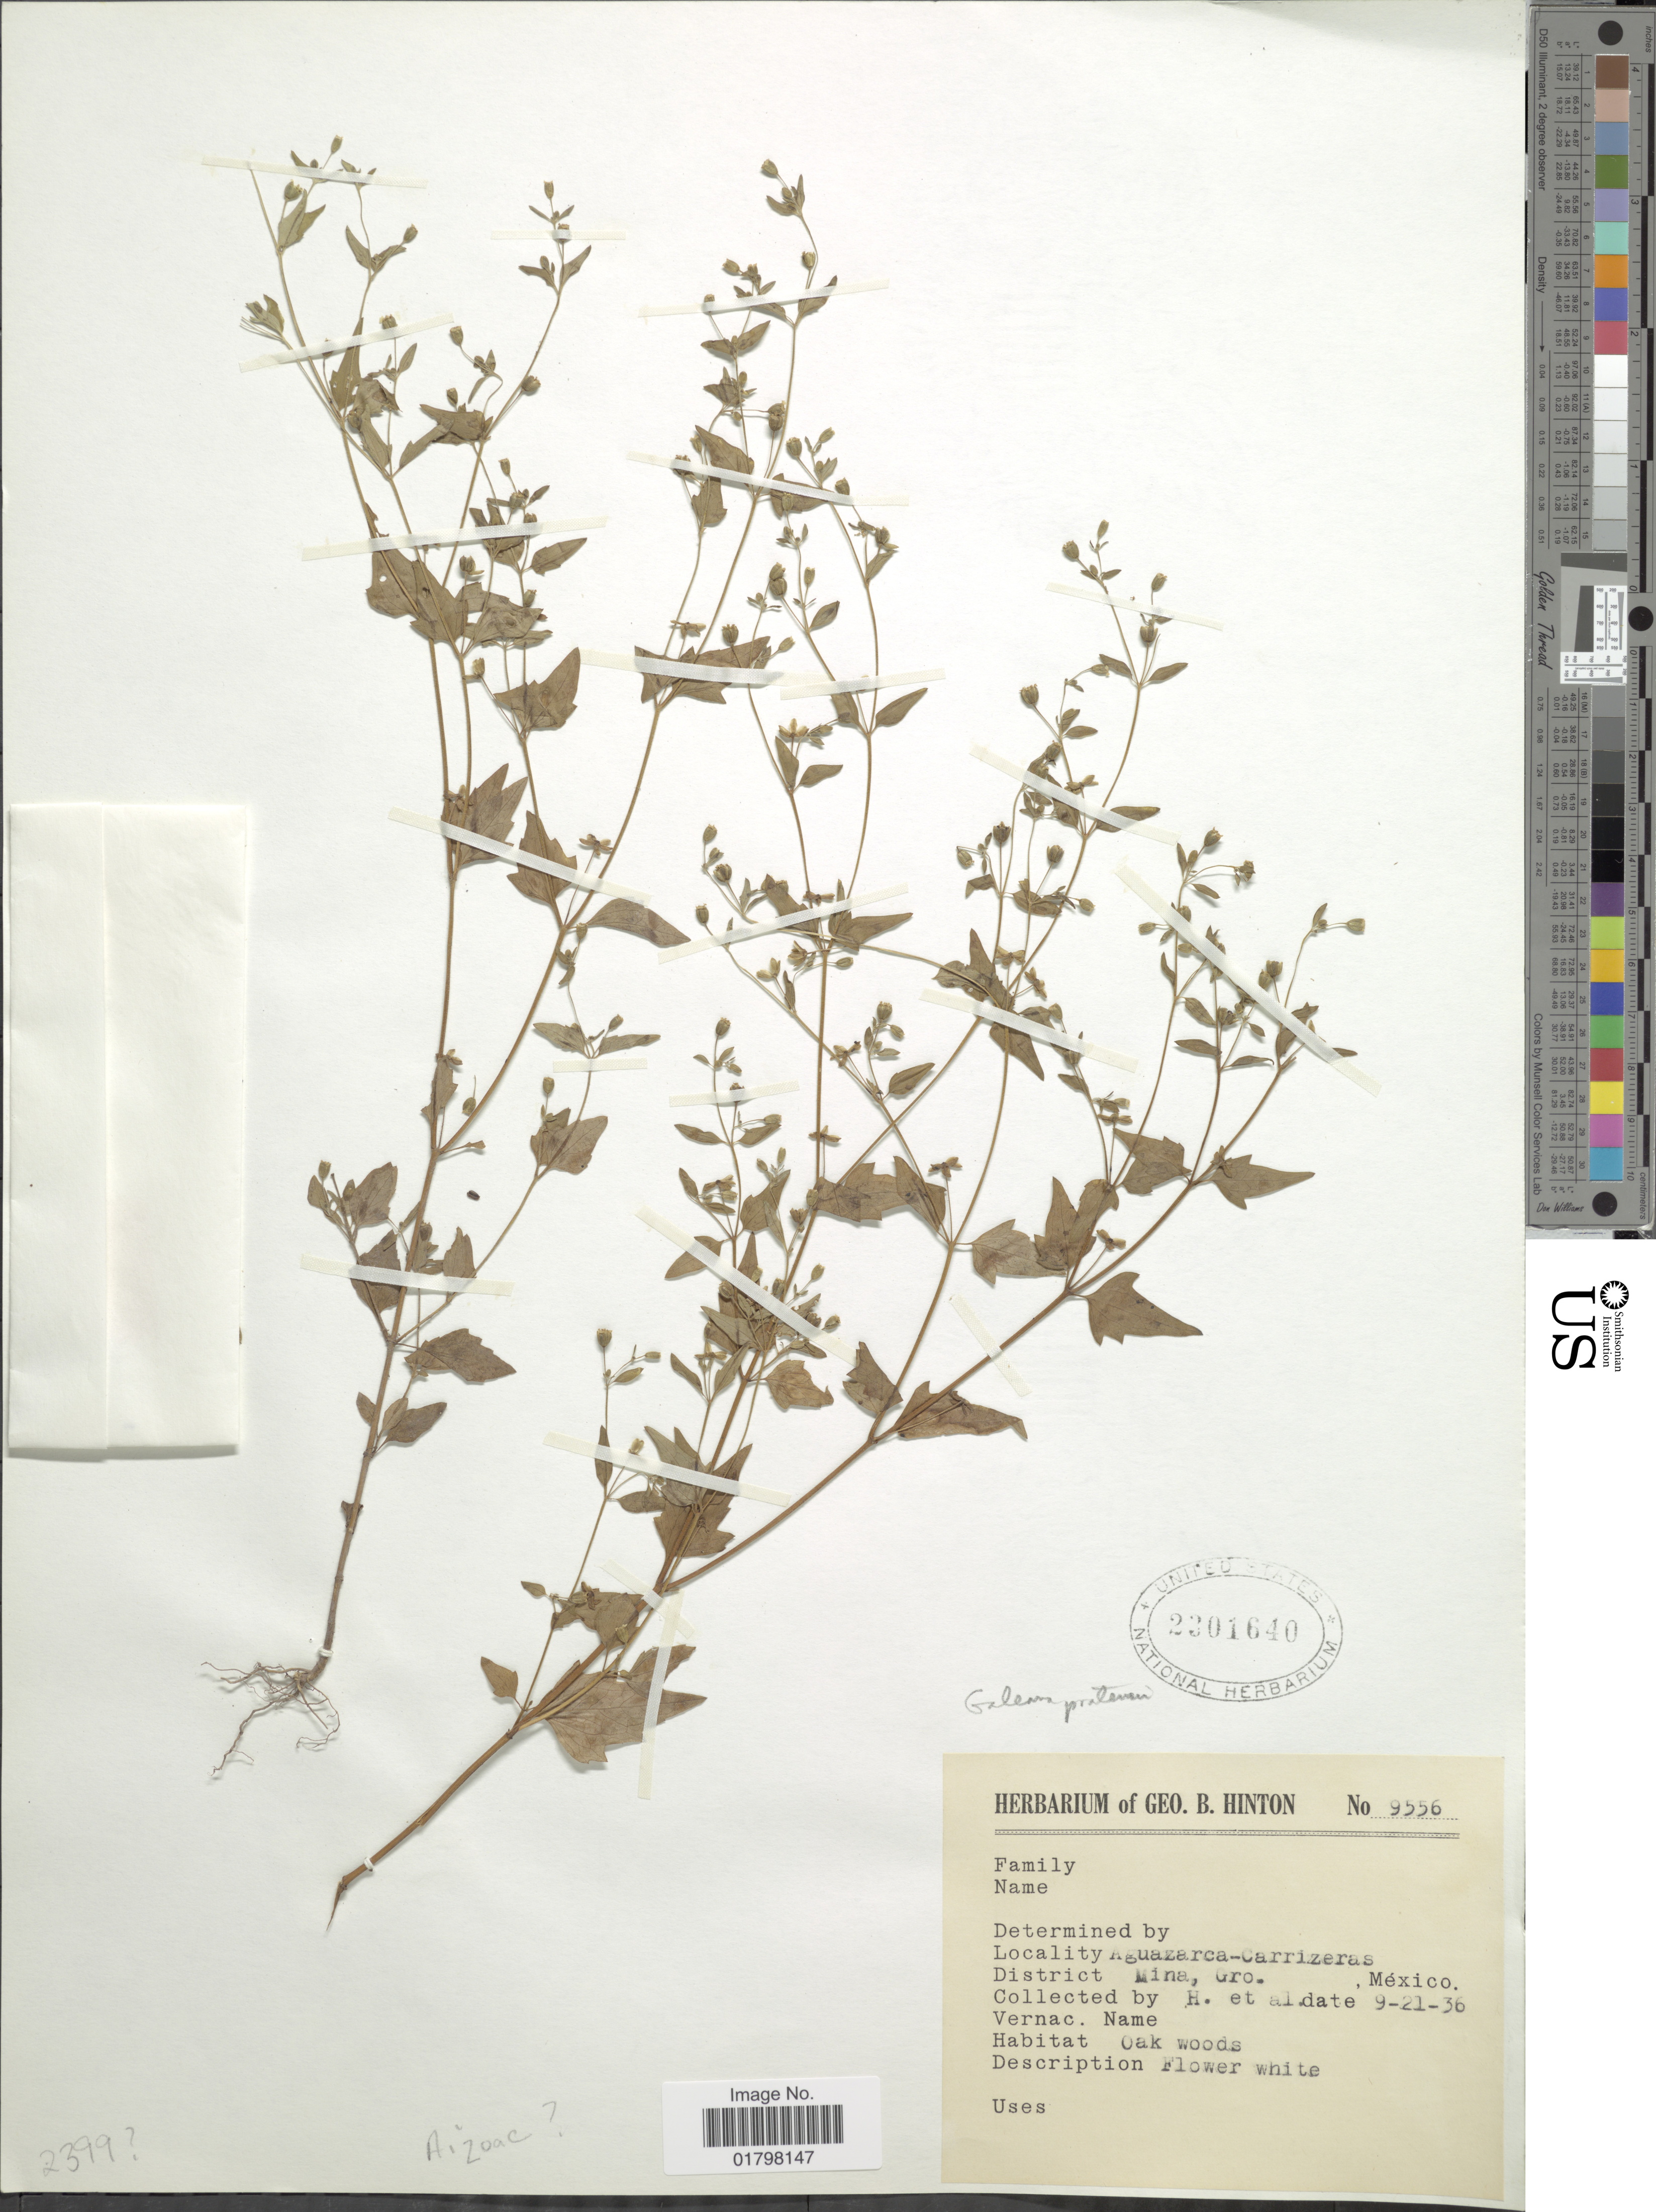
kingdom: Plantae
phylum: Tracheophyta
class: Magnoliopsida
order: Asterales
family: Asteraceae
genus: Galeana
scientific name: Galeana pratensis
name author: (Kunth) Rydb.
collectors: G. B. Hinton & et al.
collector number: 9556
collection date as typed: Transcribed d/m/y: 21/9/36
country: Mexico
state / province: Guerrero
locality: Aguazarca-Carrizeras. District Mina, Gro., México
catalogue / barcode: US 2301640